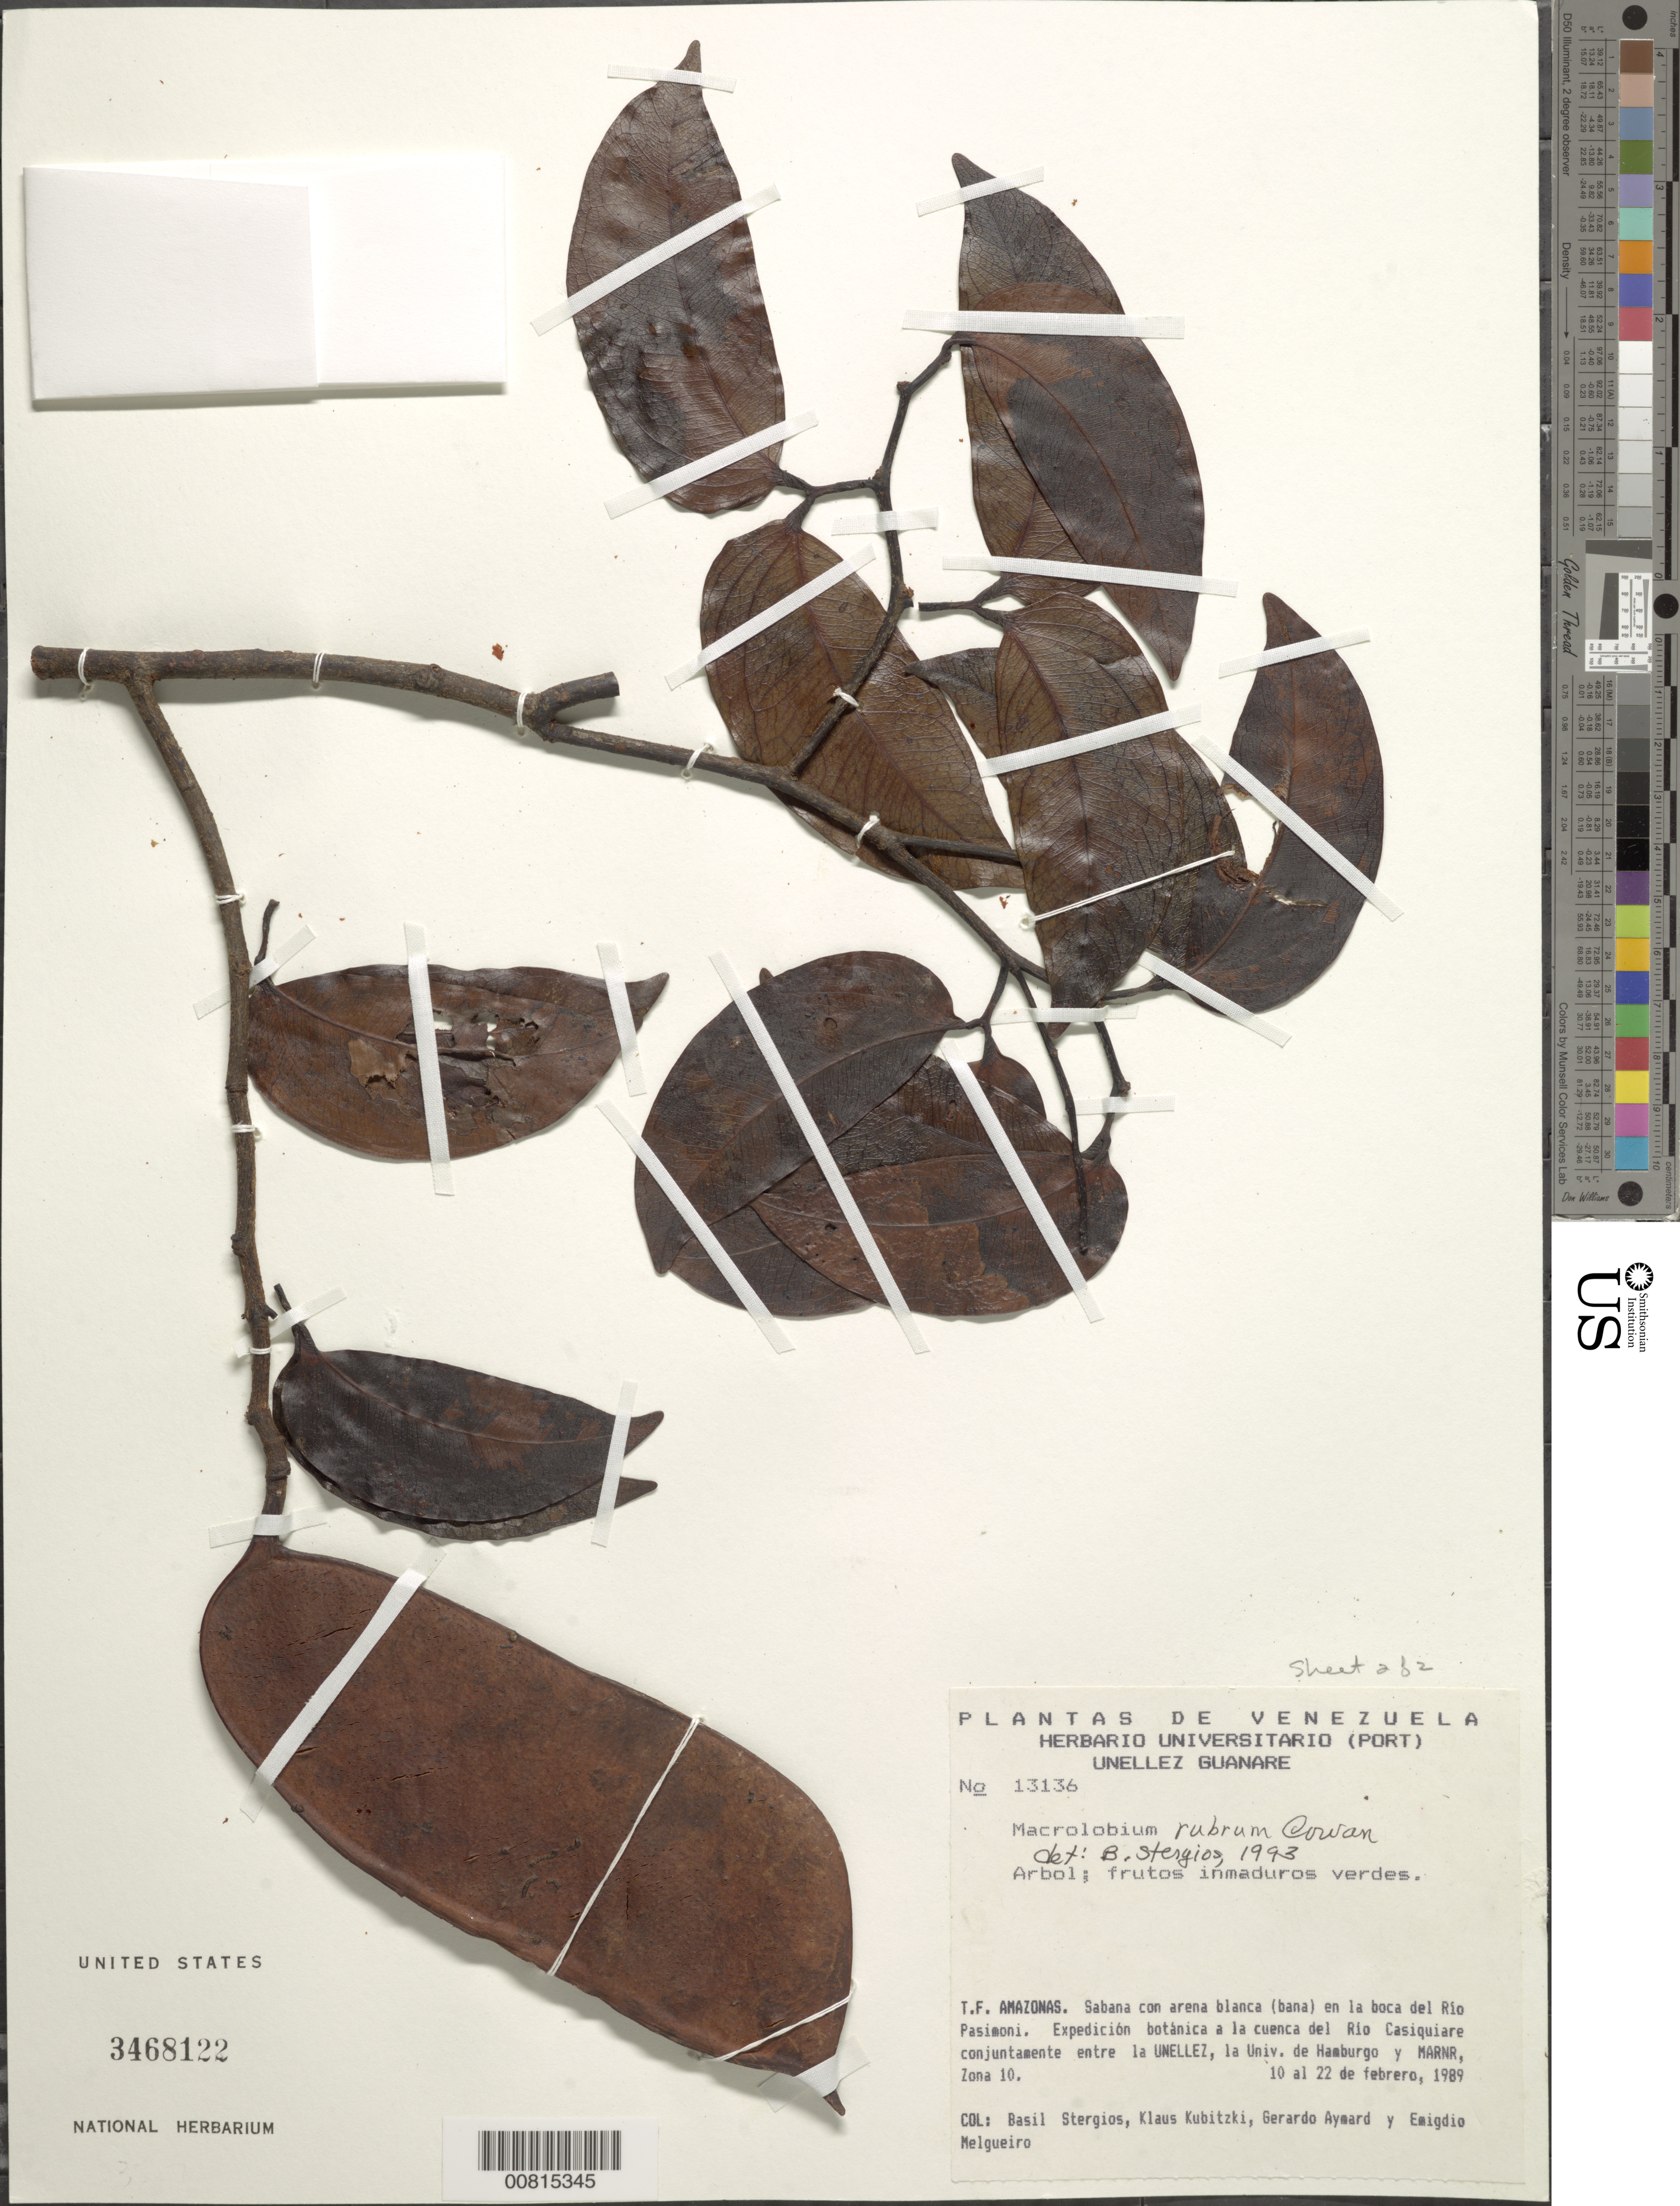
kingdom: Plantae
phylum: Tracheophyta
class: Magnoliopsida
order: Fabales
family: Fabaceae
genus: Macrolobium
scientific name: Macrolobium canaliculatum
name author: Spruce ex Benth.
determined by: Trujillo, A. M.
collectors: B. G. Stergios, K. Kubitzki, G. A. Aymard & E. Melgueiro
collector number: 13136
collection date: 1989-02-10/1989-02-22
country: Venezuela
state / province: Amazonas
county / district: Río Negro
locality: Boca del rio Pasimoni.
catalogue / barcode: US 3468122